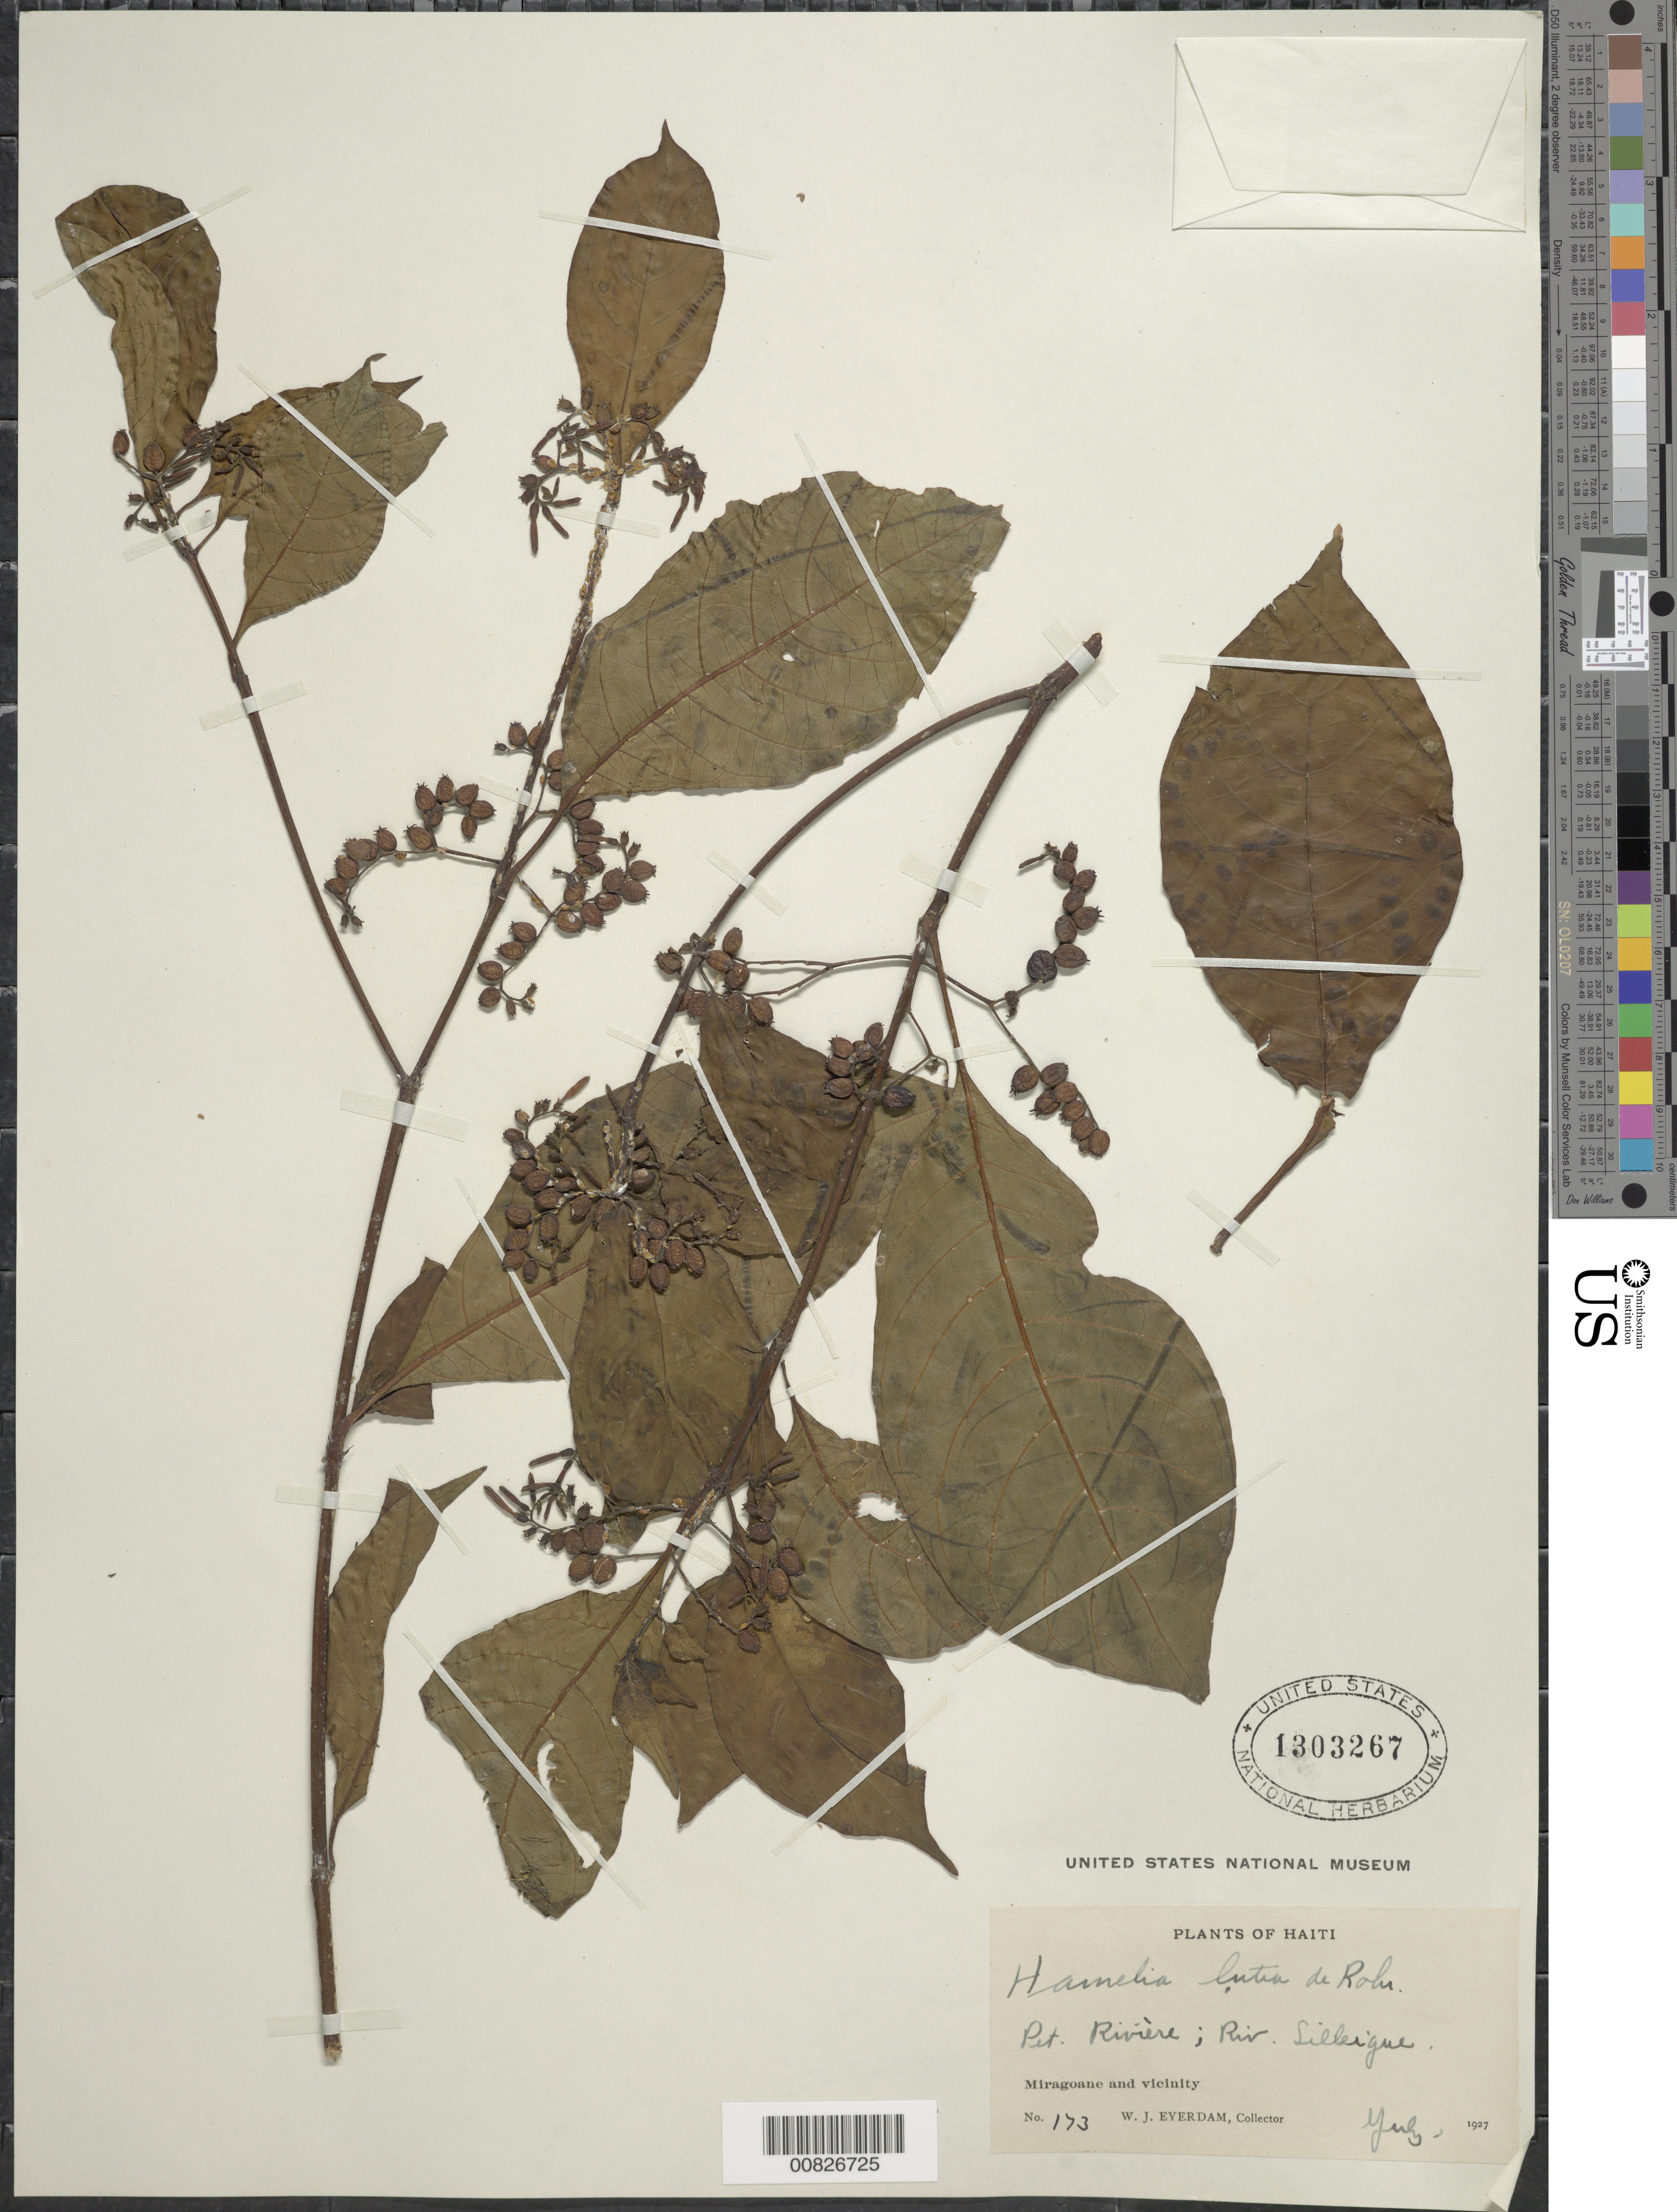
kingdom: Plantae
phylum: Tracheophyta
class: Magnoliopsida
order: Gentianales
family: Rubiaceae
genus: Hamelia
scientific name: Hamelia axillaris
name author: Sw.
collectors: W. J. Eyerdam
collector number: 173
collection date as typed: Jul 1927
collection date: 1927-07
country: Haiti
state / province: Grand'Anse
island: Hispaniola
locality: Miragoane and vicinity, Pet. Rivière; Riv. Sillique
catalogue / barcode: US 1303267